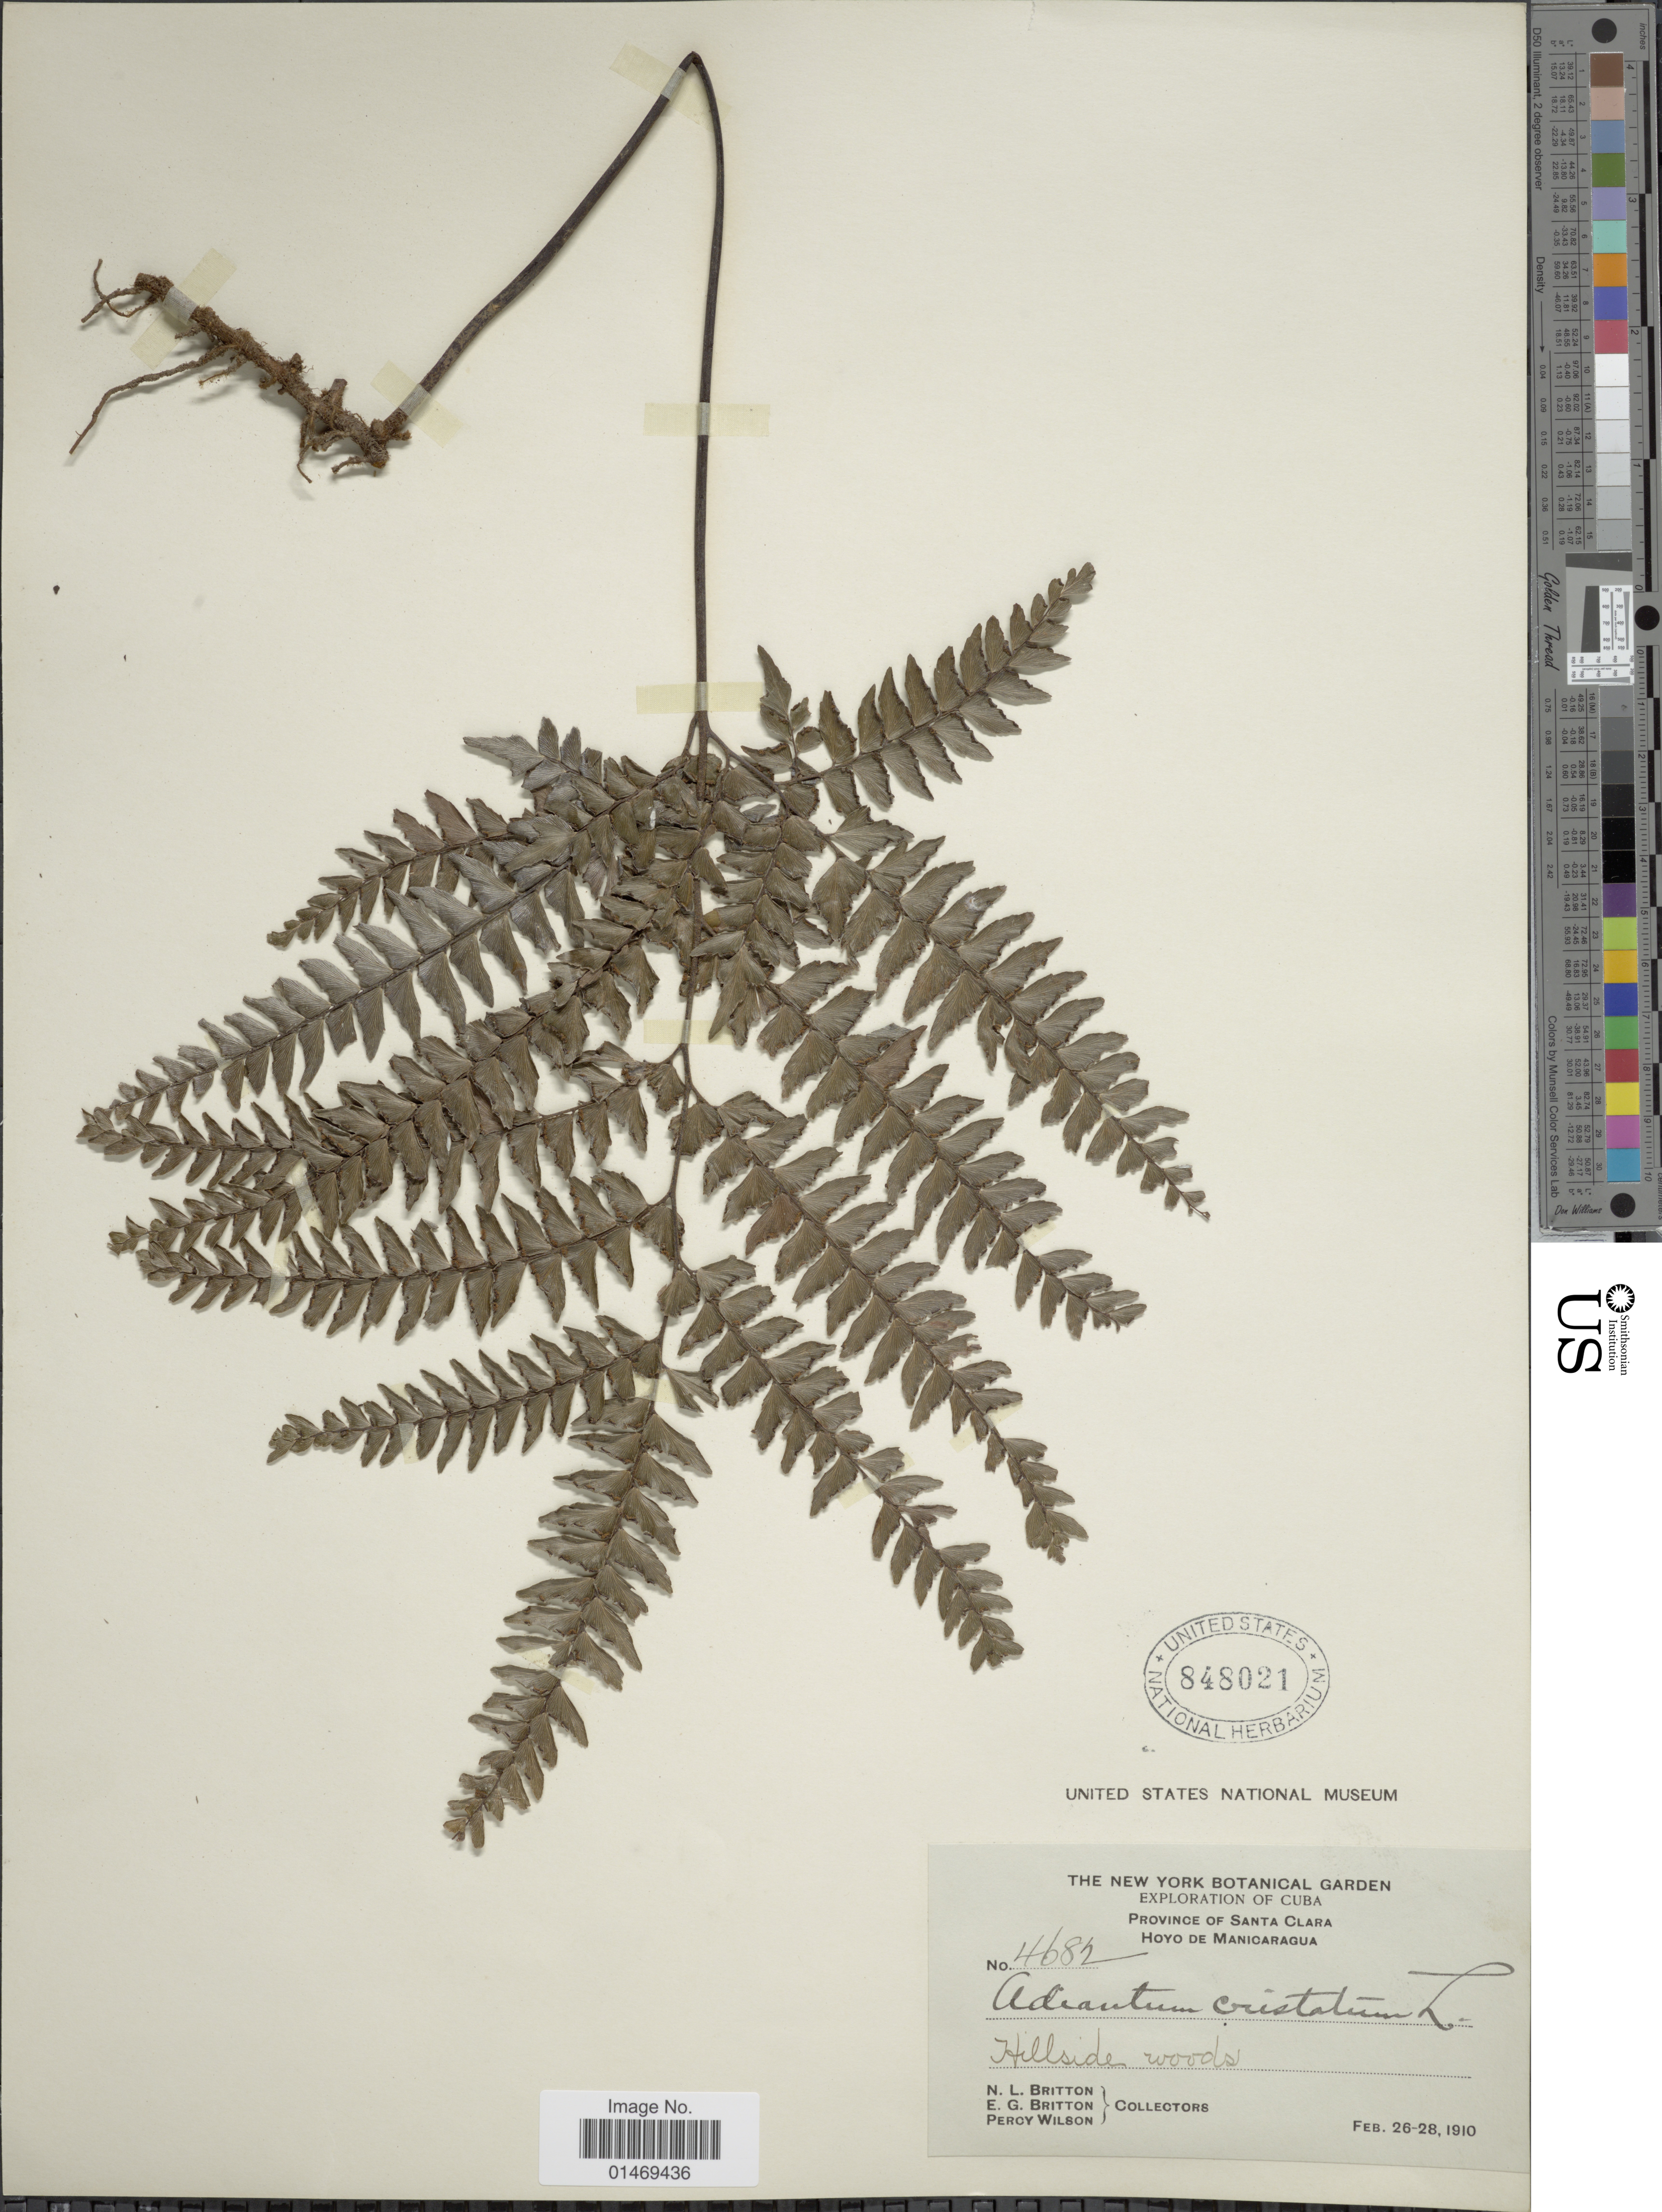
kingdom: Plantae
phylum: Tracheophyta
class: Polypodiopsida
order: Polypodiales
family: Pteridaceae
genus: Adiantum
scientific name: Adiantum pyramidale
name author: (L.) Willd.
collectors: N. Britton, E. G. Britton & P. Wilson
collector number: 4682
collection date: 1910-02-26/1910-02-28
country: Cuba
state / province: Las Villas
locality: Province of Santa Clara, Hoyo de Manicaragua, Hillside Woods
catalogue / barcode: US 848021